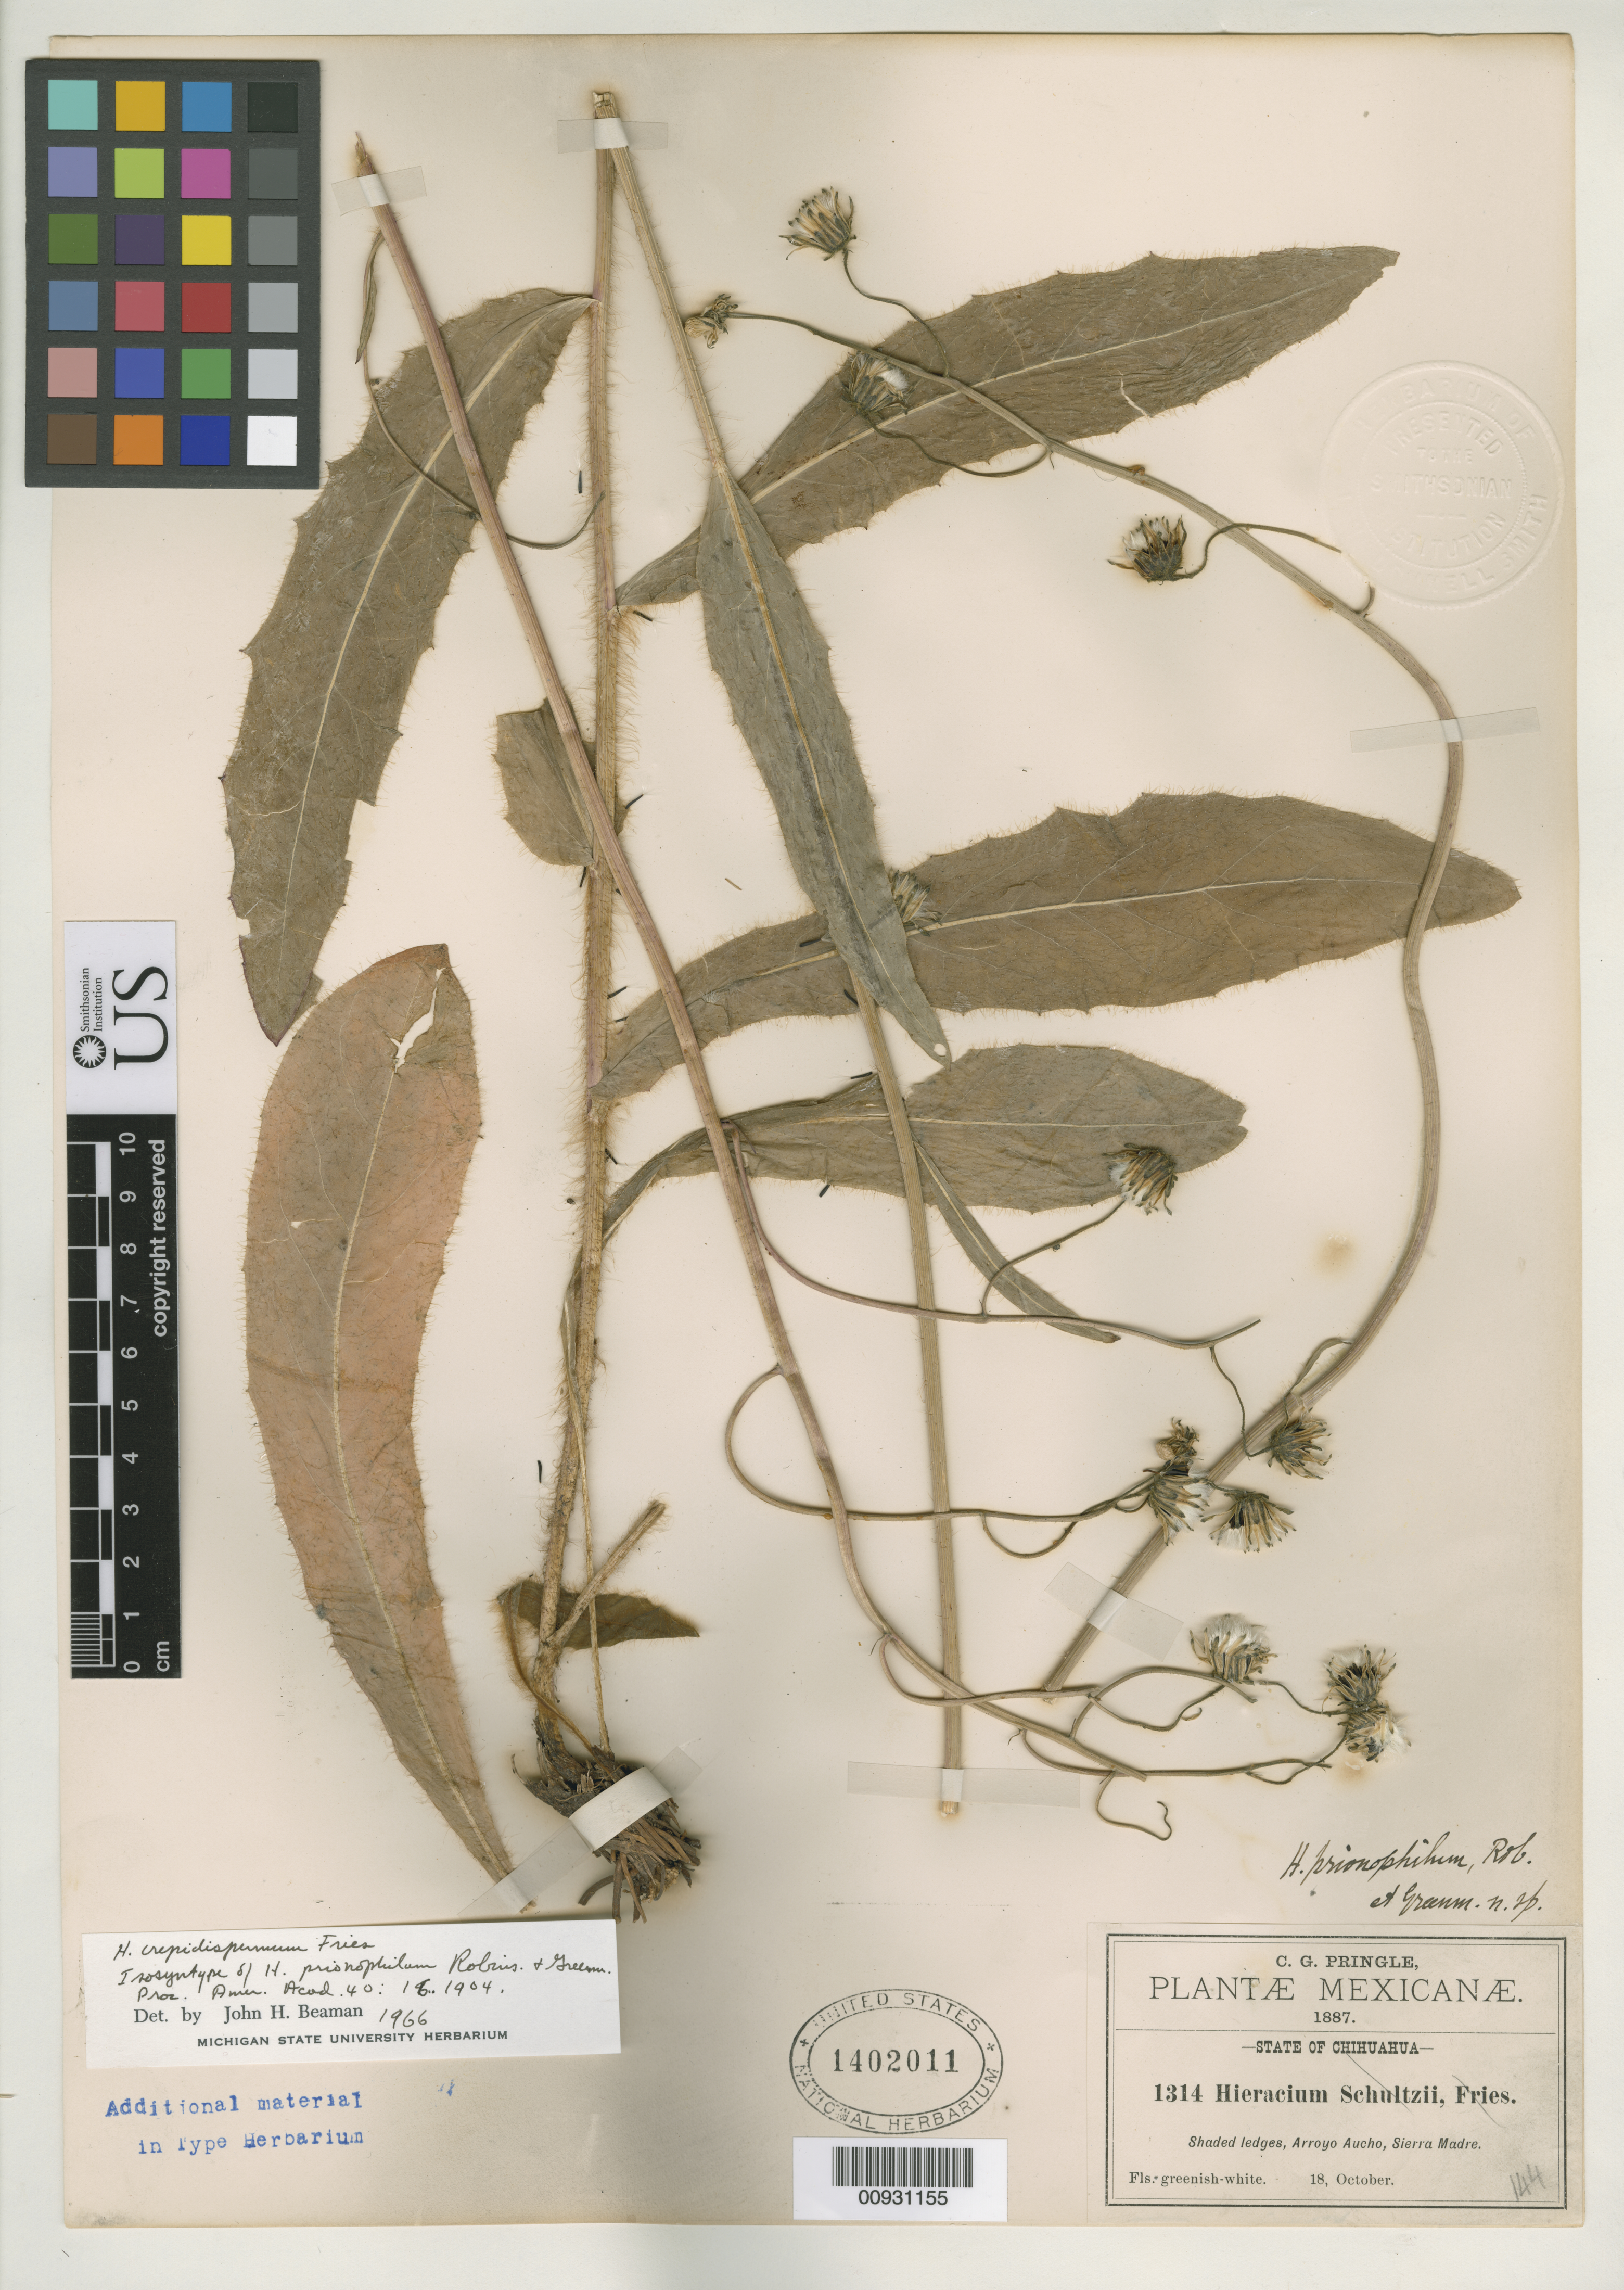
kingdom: Plantae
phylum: Tracheophyta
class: Magnoliopsida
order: Asterales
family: Asteraceae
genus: Hieracium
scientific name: Hieracium prionophilum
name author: B.L. Rob. & Greenm.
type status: Isosyntype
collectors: C. G. Pringle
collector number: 1314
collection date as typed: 18 Oct 1887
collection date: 1887-10-18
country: Mexico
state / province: Chihuahua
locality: Arroyo Aucho, Sierra Madre.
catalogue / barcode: US 1402011